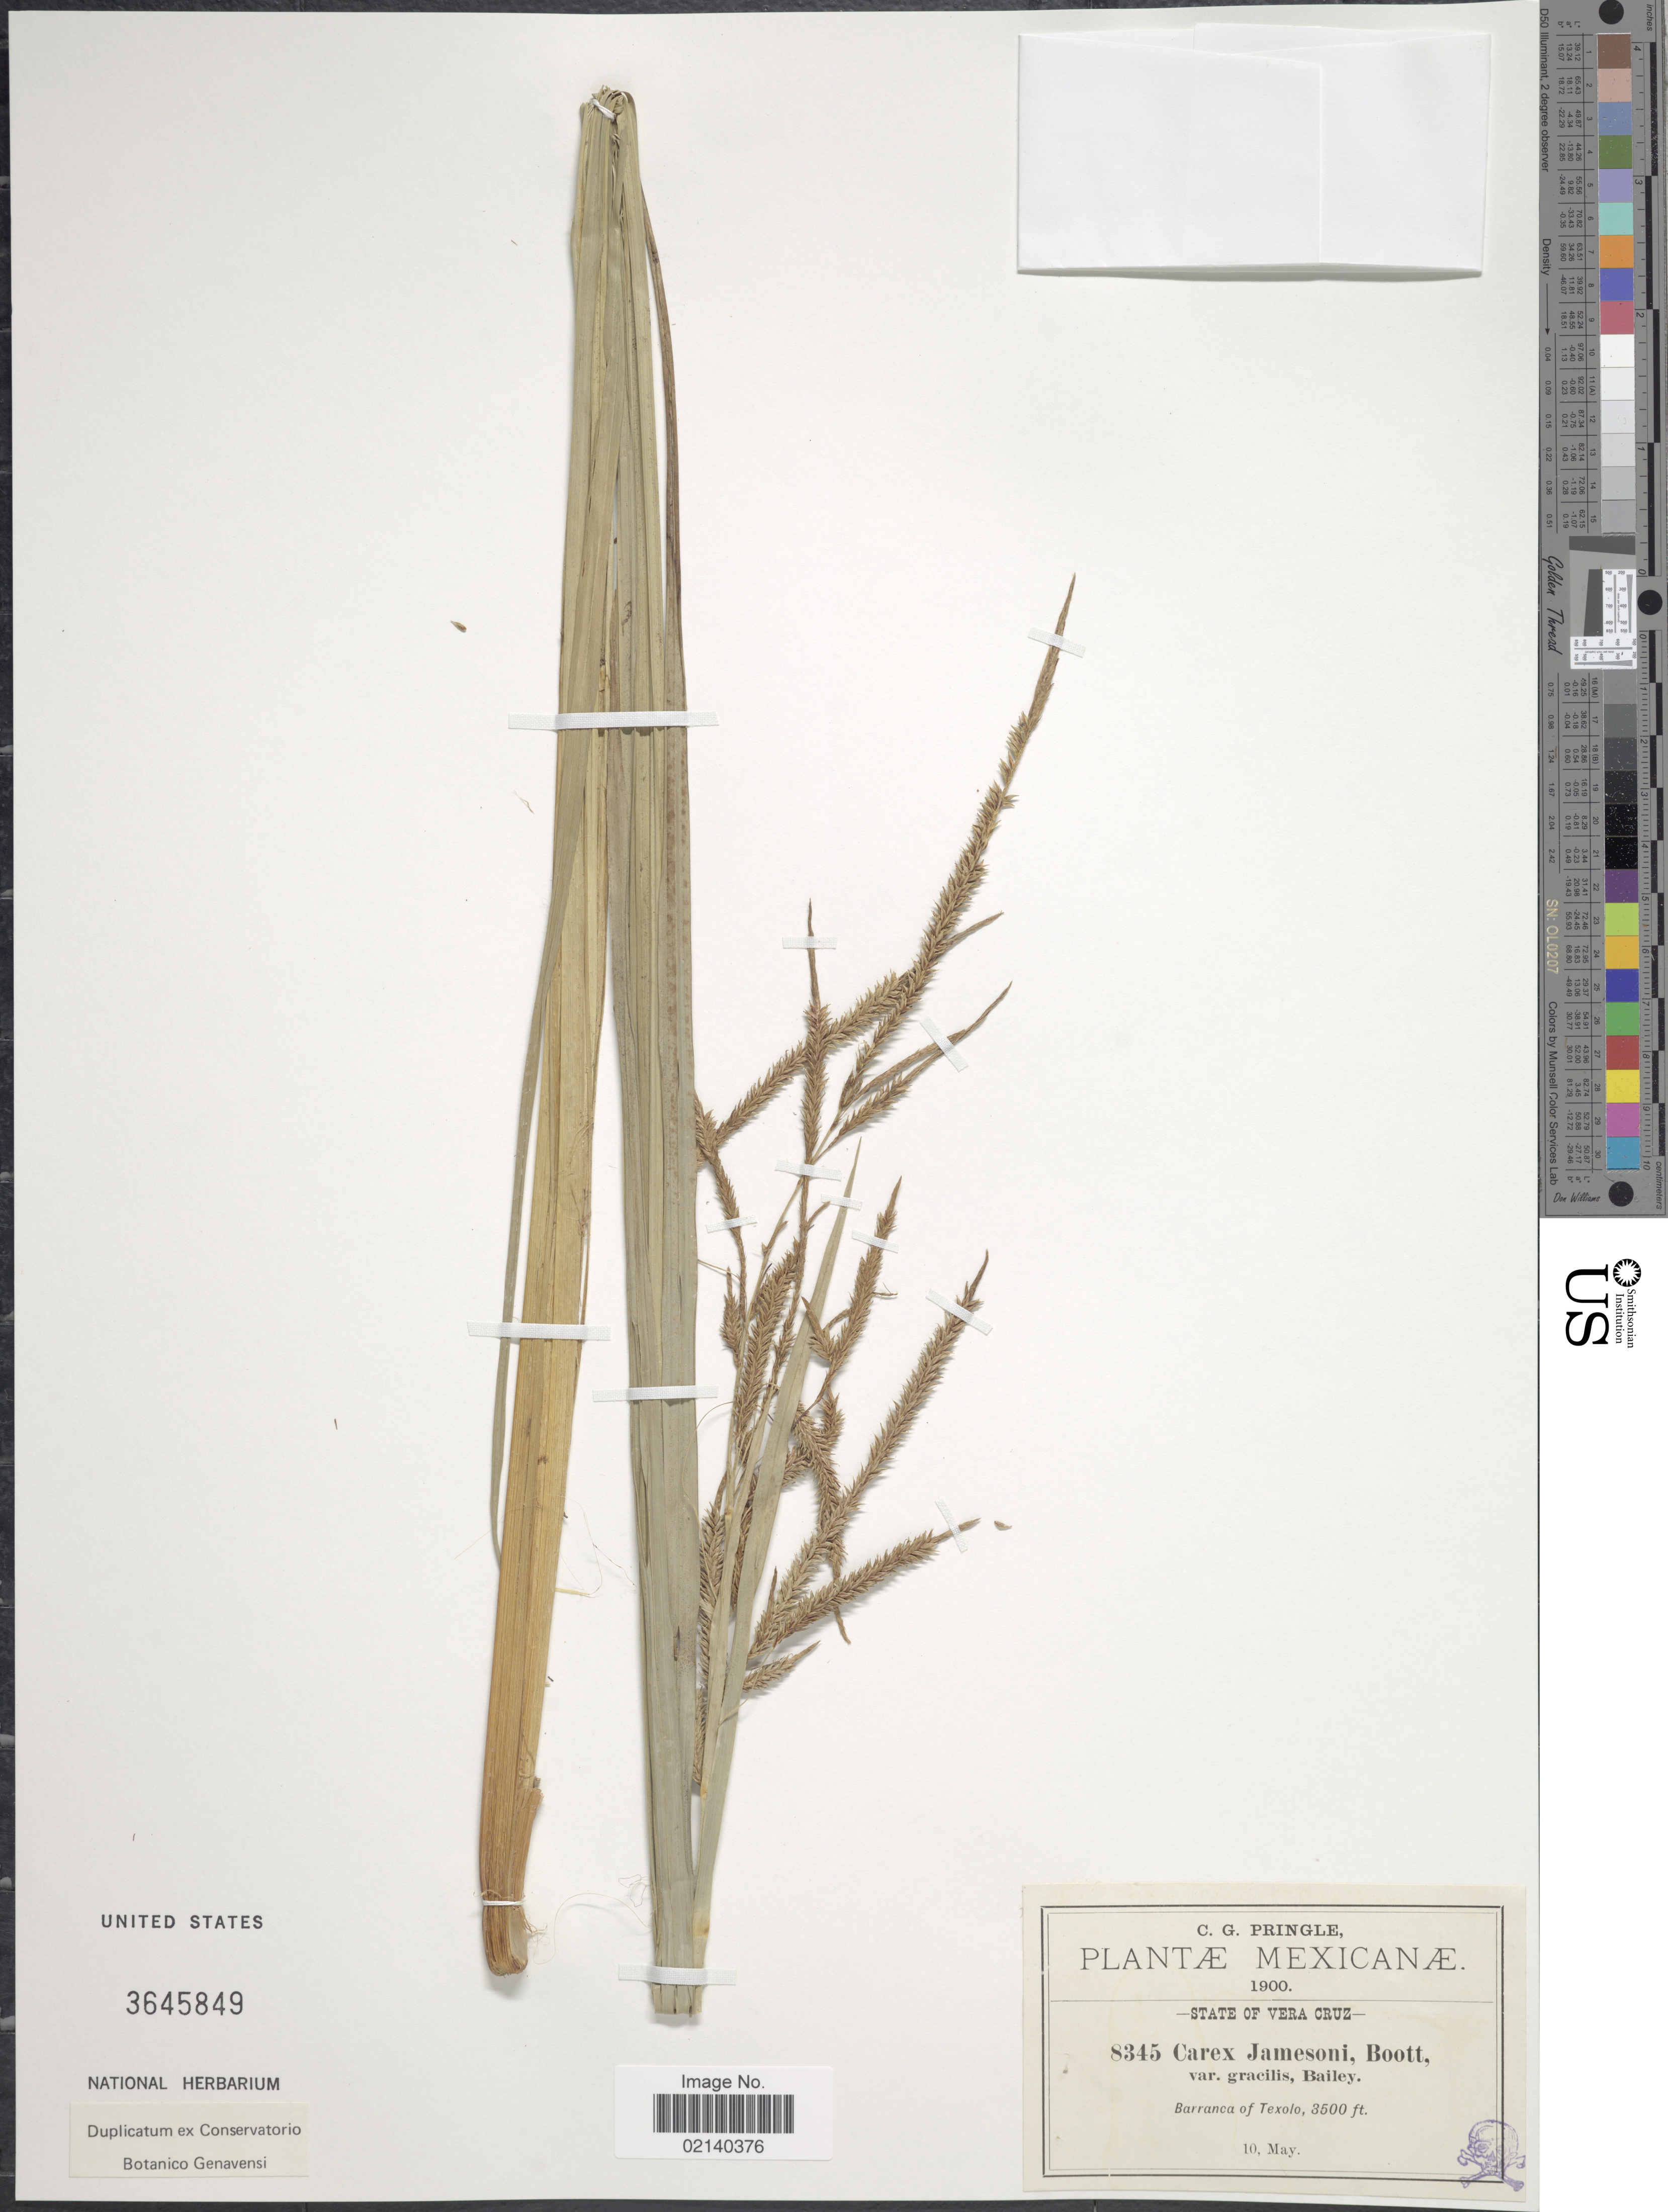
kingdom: Plantae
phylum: Tracheophyta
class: Liliopsida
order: Poales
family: Cyperaceae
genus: Carex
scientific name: Carex jamesonii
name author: Boott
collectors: C. G. Pringle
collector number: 8345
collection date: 1900-05-10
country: Mexico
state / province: Veracruz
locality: Vera Cruz, Barranca of Texolo.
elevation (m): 1067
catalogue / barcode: US 3645849